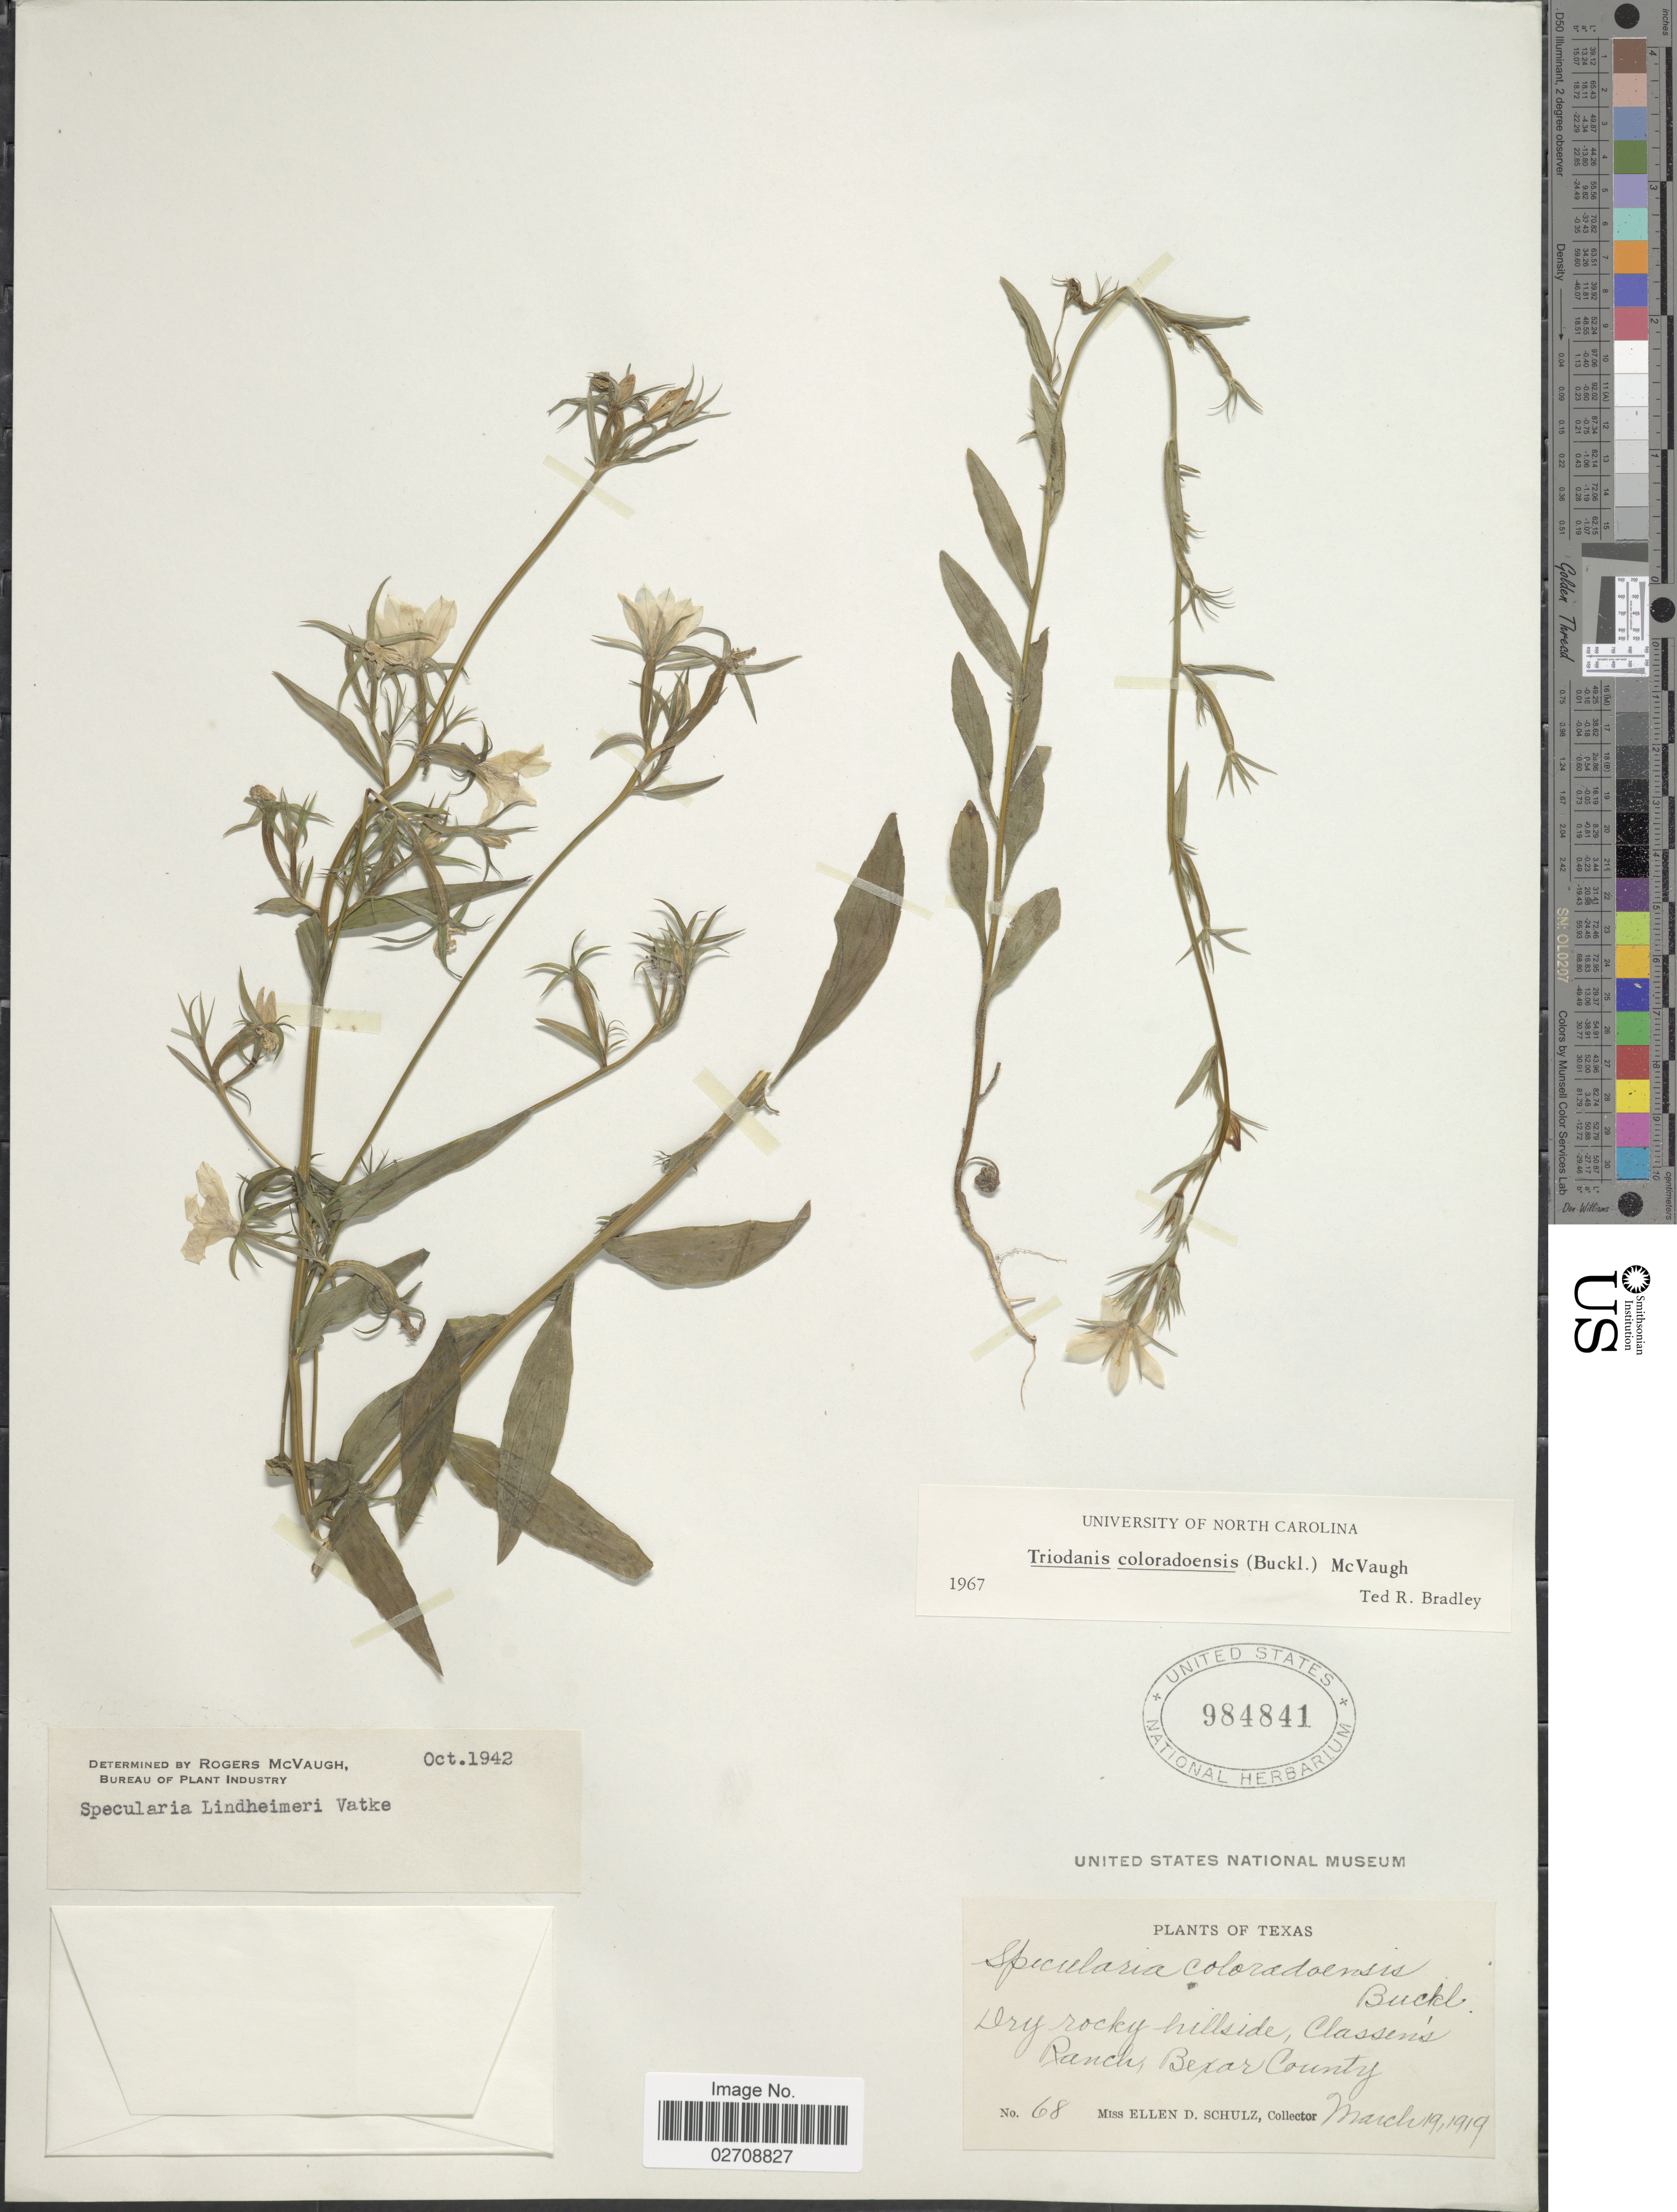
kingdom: Plantae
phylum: Tracheophyta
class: Magnoliopsida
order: Asterales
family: Campanulaceae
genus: Triodanis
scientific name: Triodanis coloradoensis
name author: (Buckley) McVaugh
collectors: E. D. Schulz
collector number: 68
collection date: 1919-03-19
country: United States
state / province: Texas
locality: Dry rocky hillside, Classen's Ranch, Bexar County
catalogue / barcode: US 984841